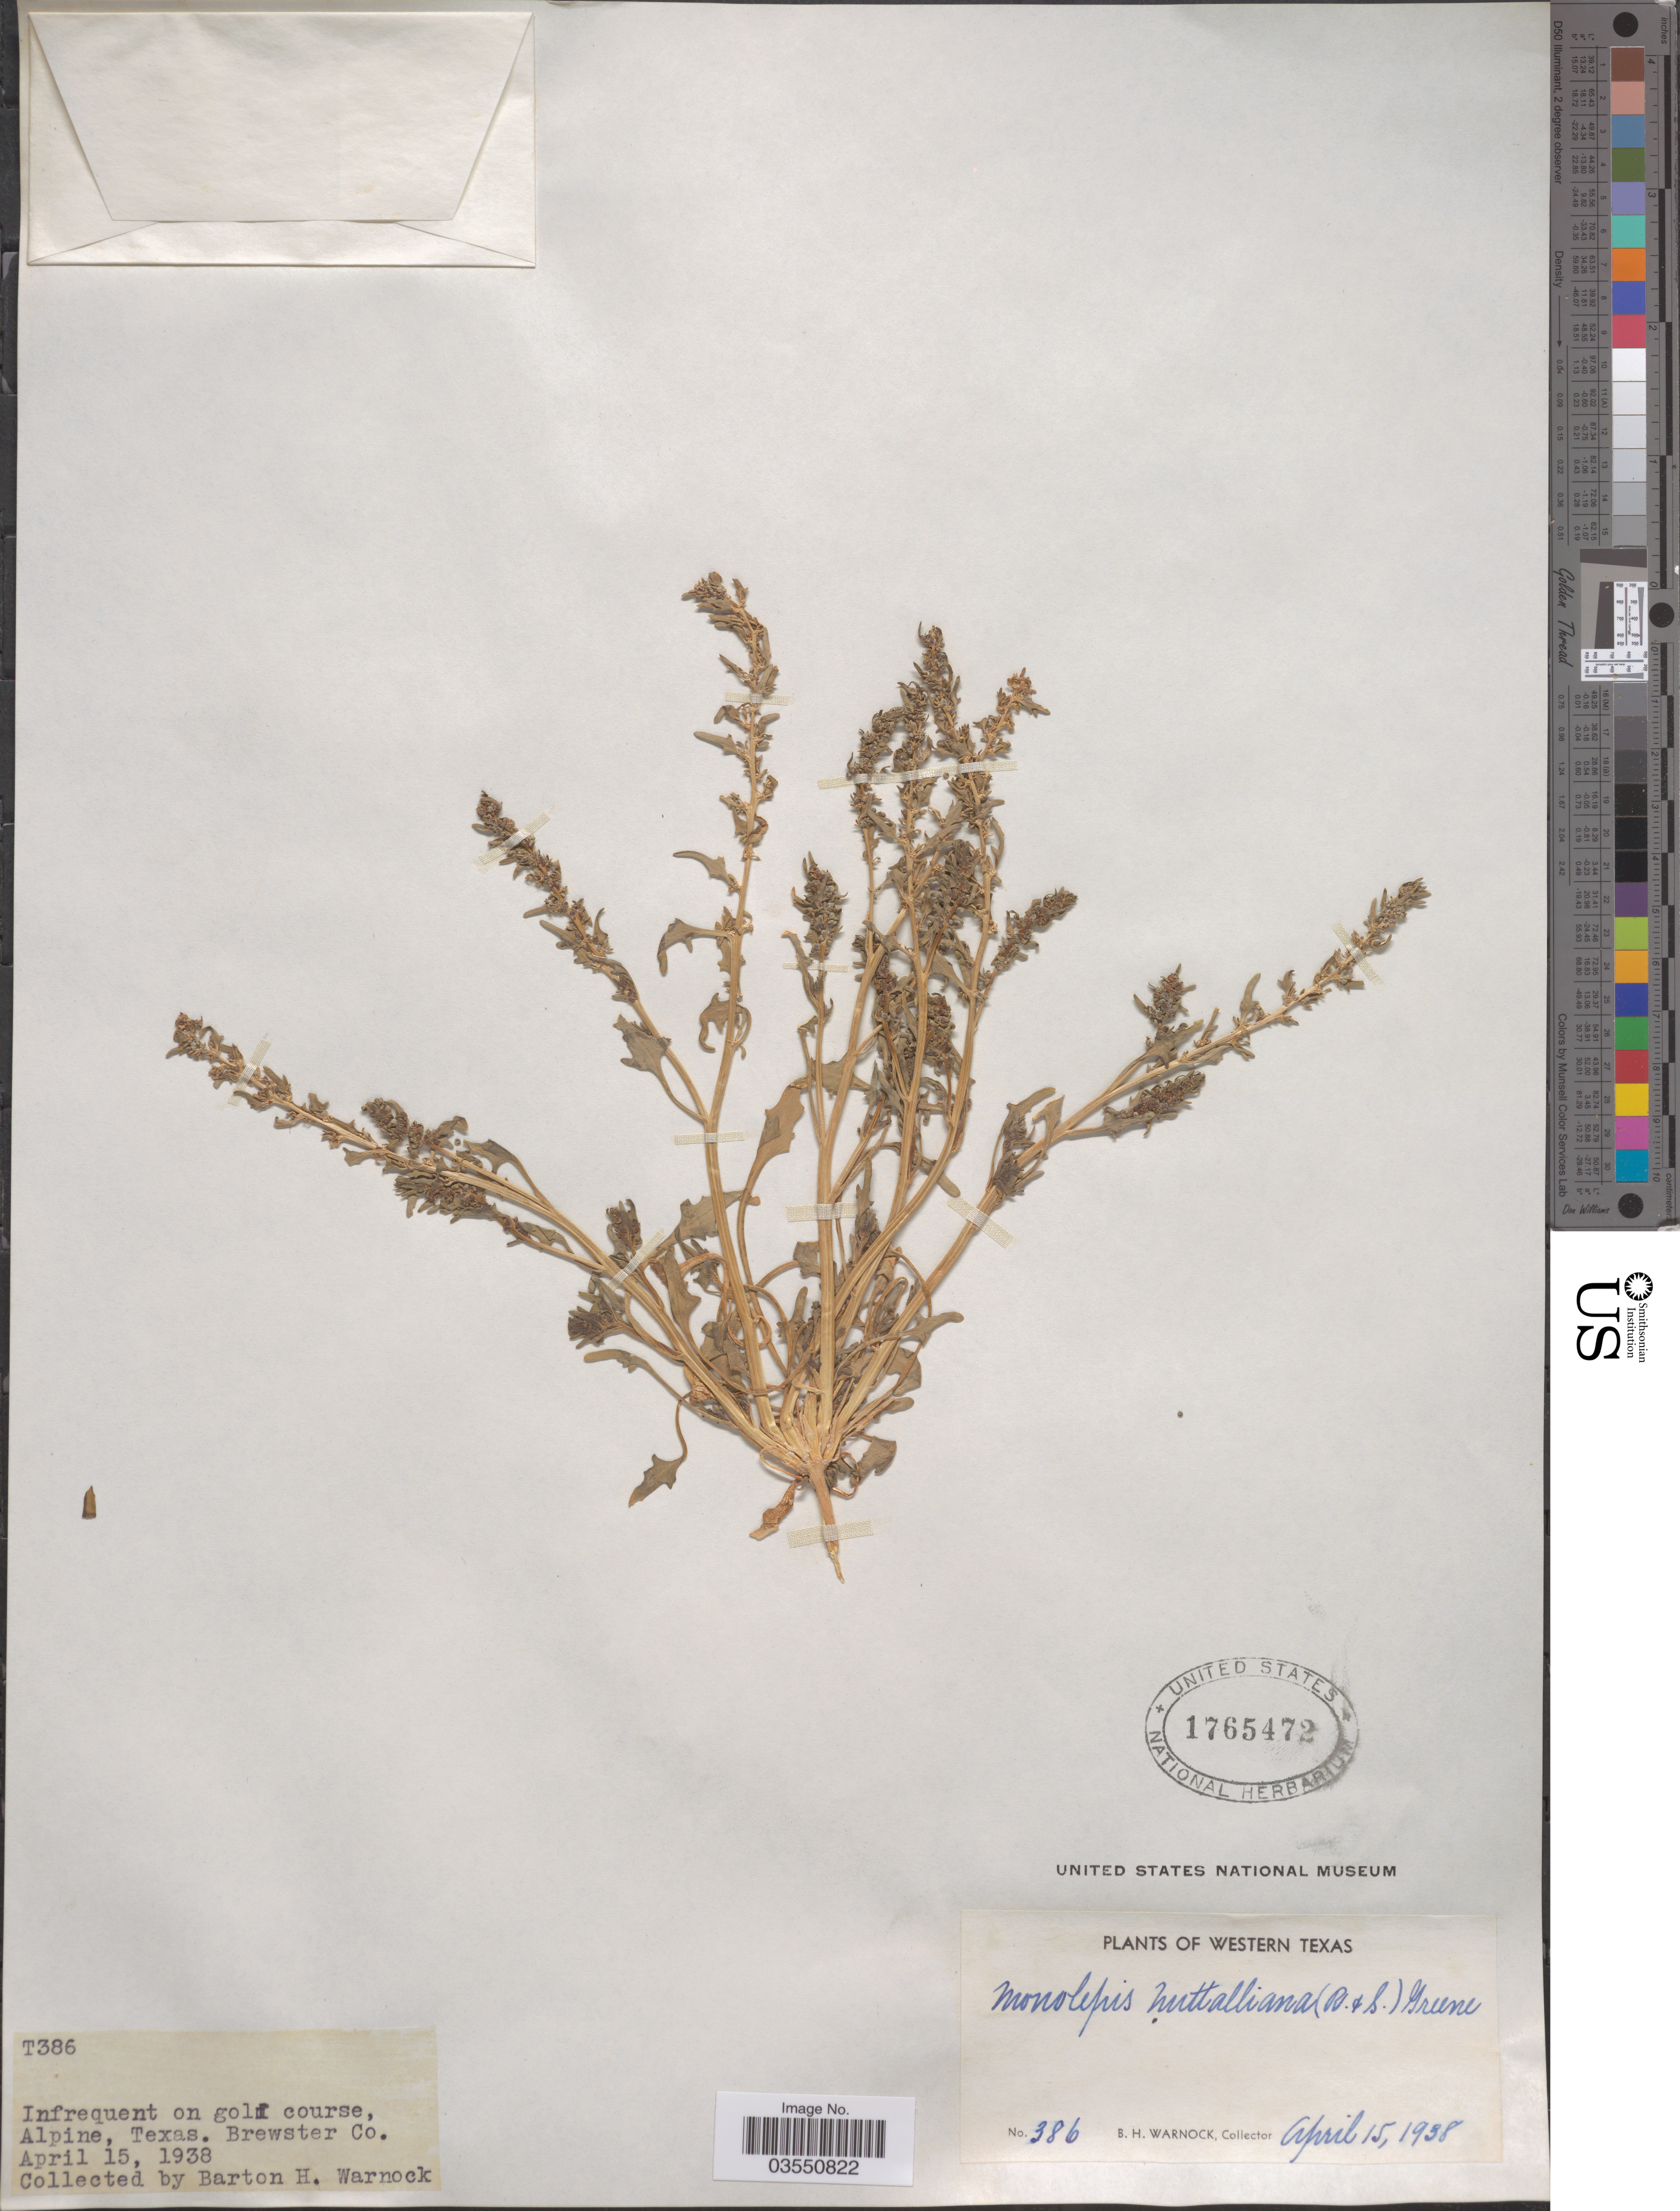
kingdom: Plantae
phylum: Tracheophyta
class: Magnoliopsida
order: Caryophyllales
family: Amaranthaceae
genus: Blitum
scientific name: Blitum nuttallianum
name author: Schult.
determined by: U.S. National Herbarium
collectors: B. H. Warnock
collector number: T386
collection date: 1938-04-15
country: United States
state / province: Texas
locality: Western Texas. Infrequent on golf course, Alpine. Brewster Co.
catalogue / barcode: US 1765472